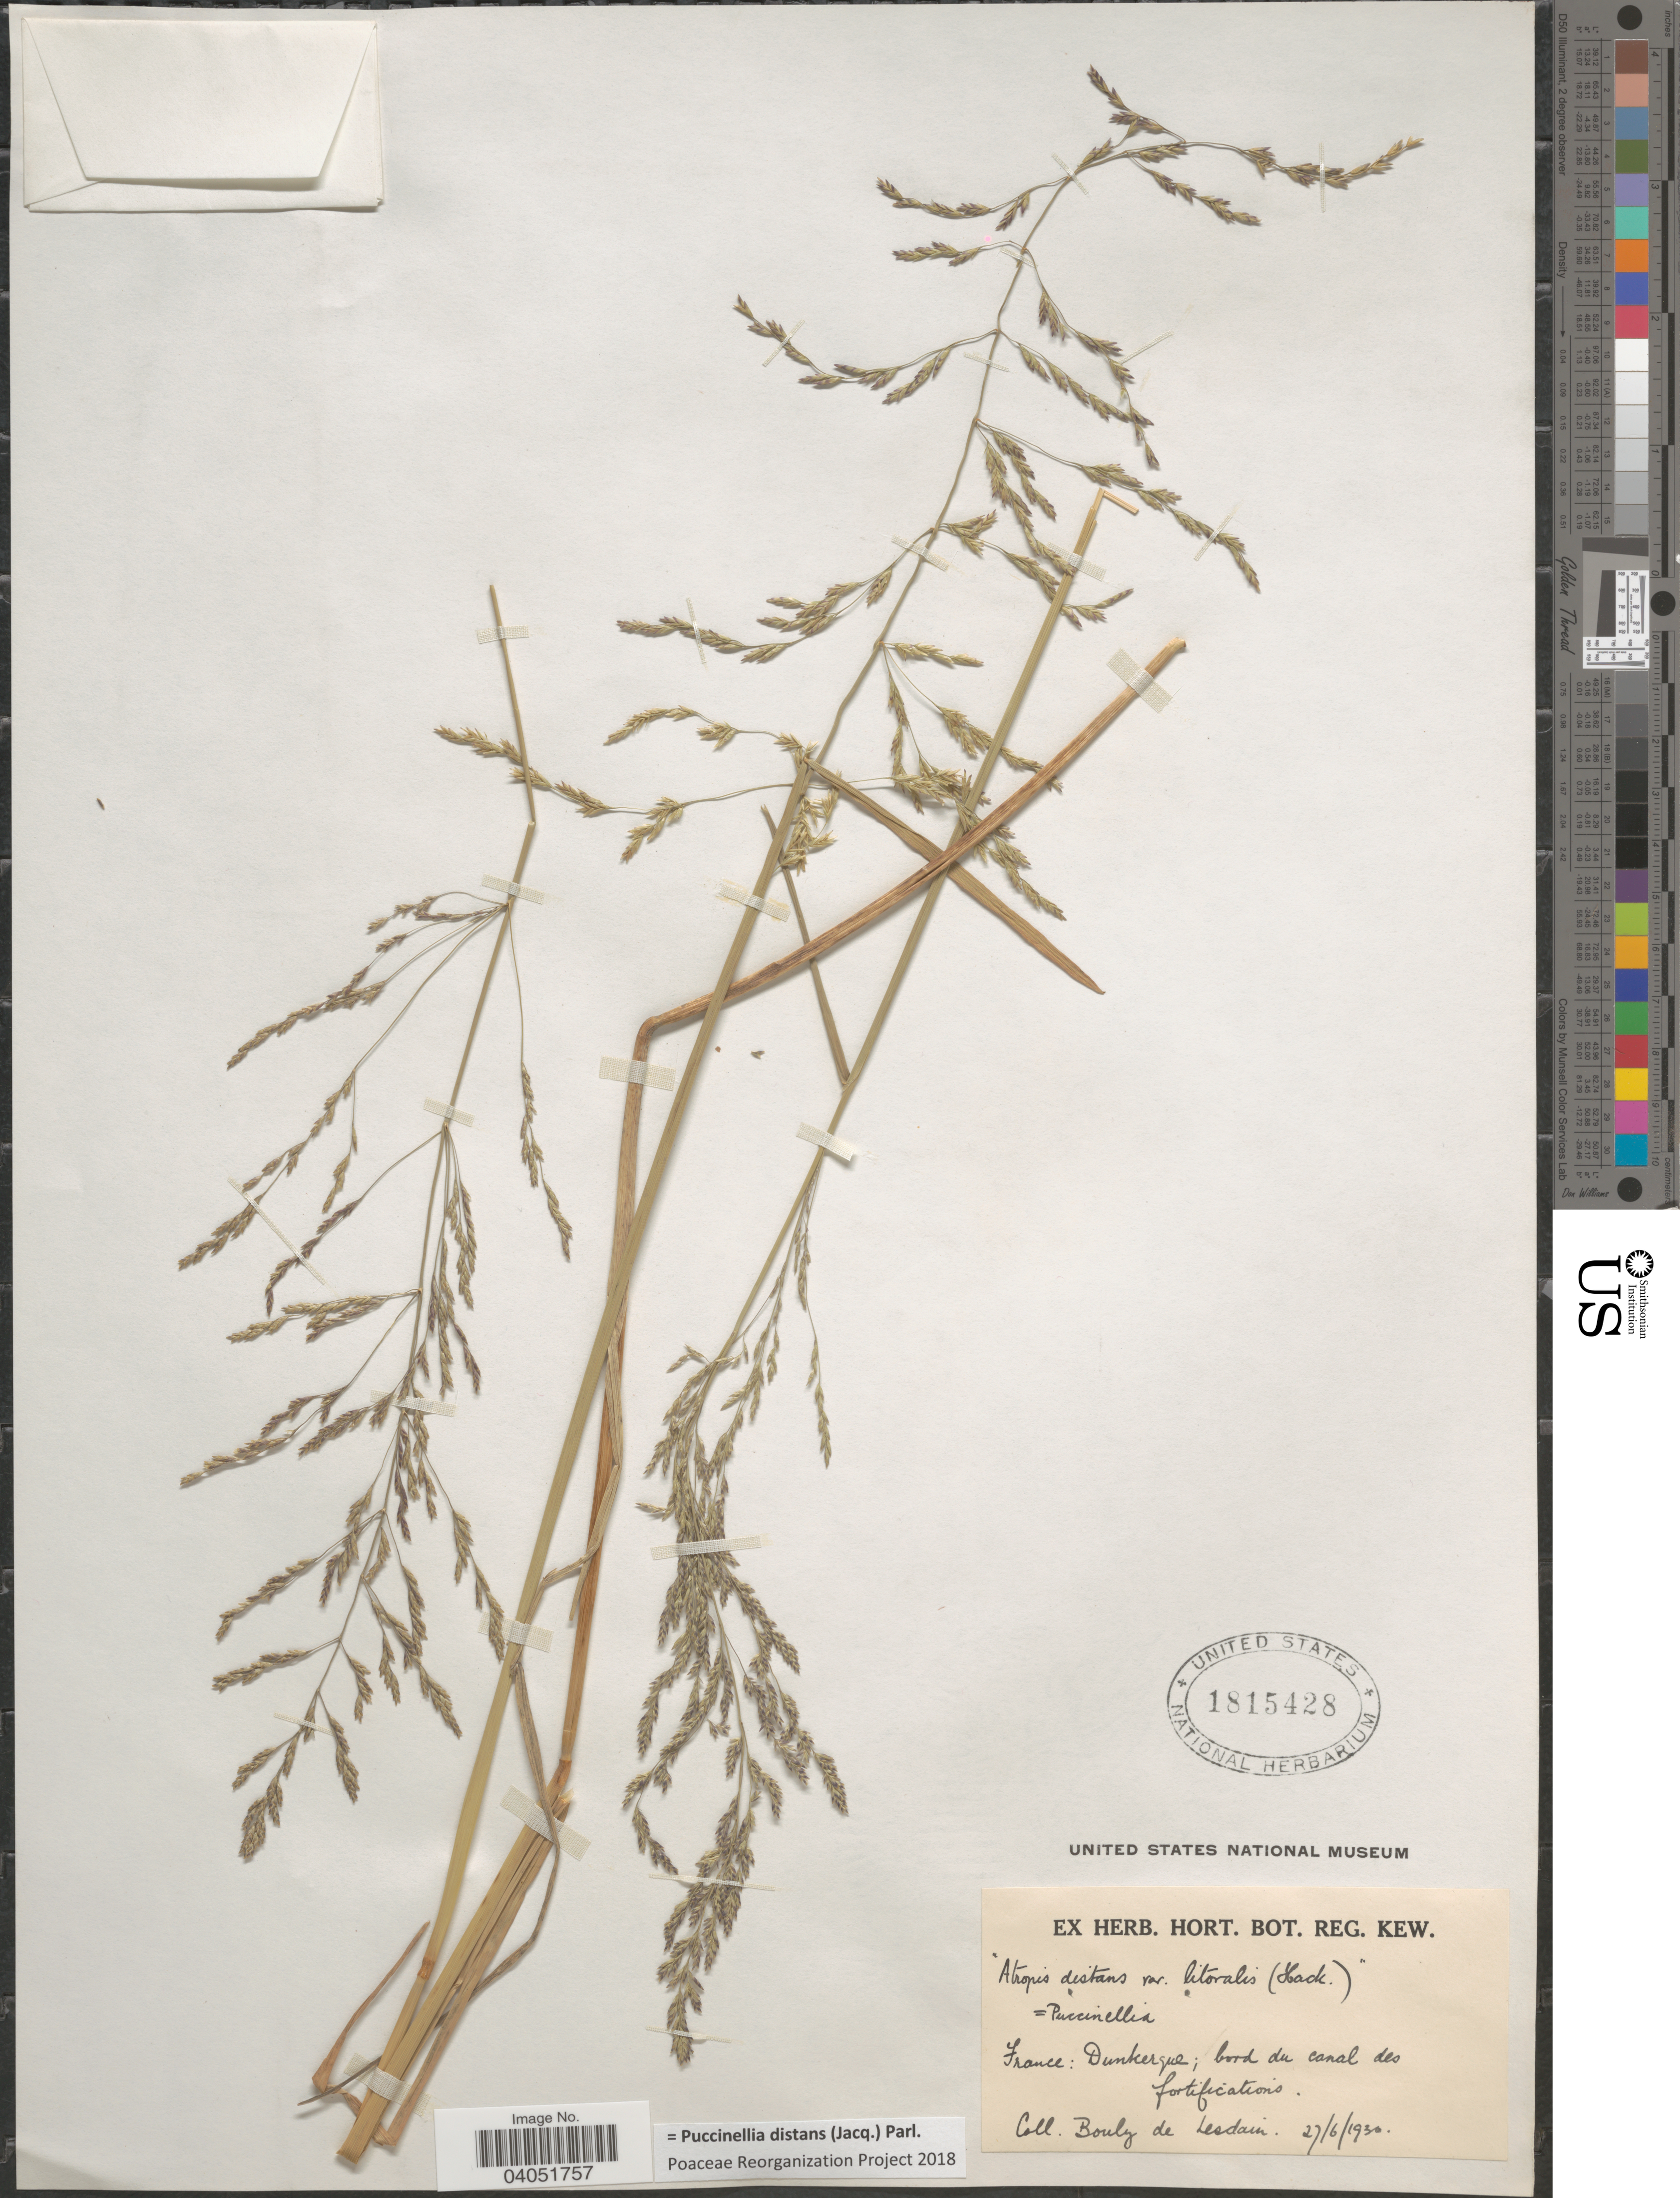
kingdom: Plantae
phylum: Tracheophyta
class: Liliopsida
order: Poales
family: Poaceae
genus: Puccinellia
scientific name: Puccinellia distans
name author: (Jacq.) Parl.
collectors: M. Bouly de Lesdain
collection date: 1930-06-27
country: France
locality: Dunkerque; bord du canal des fortifications.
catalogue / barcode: US 1815428